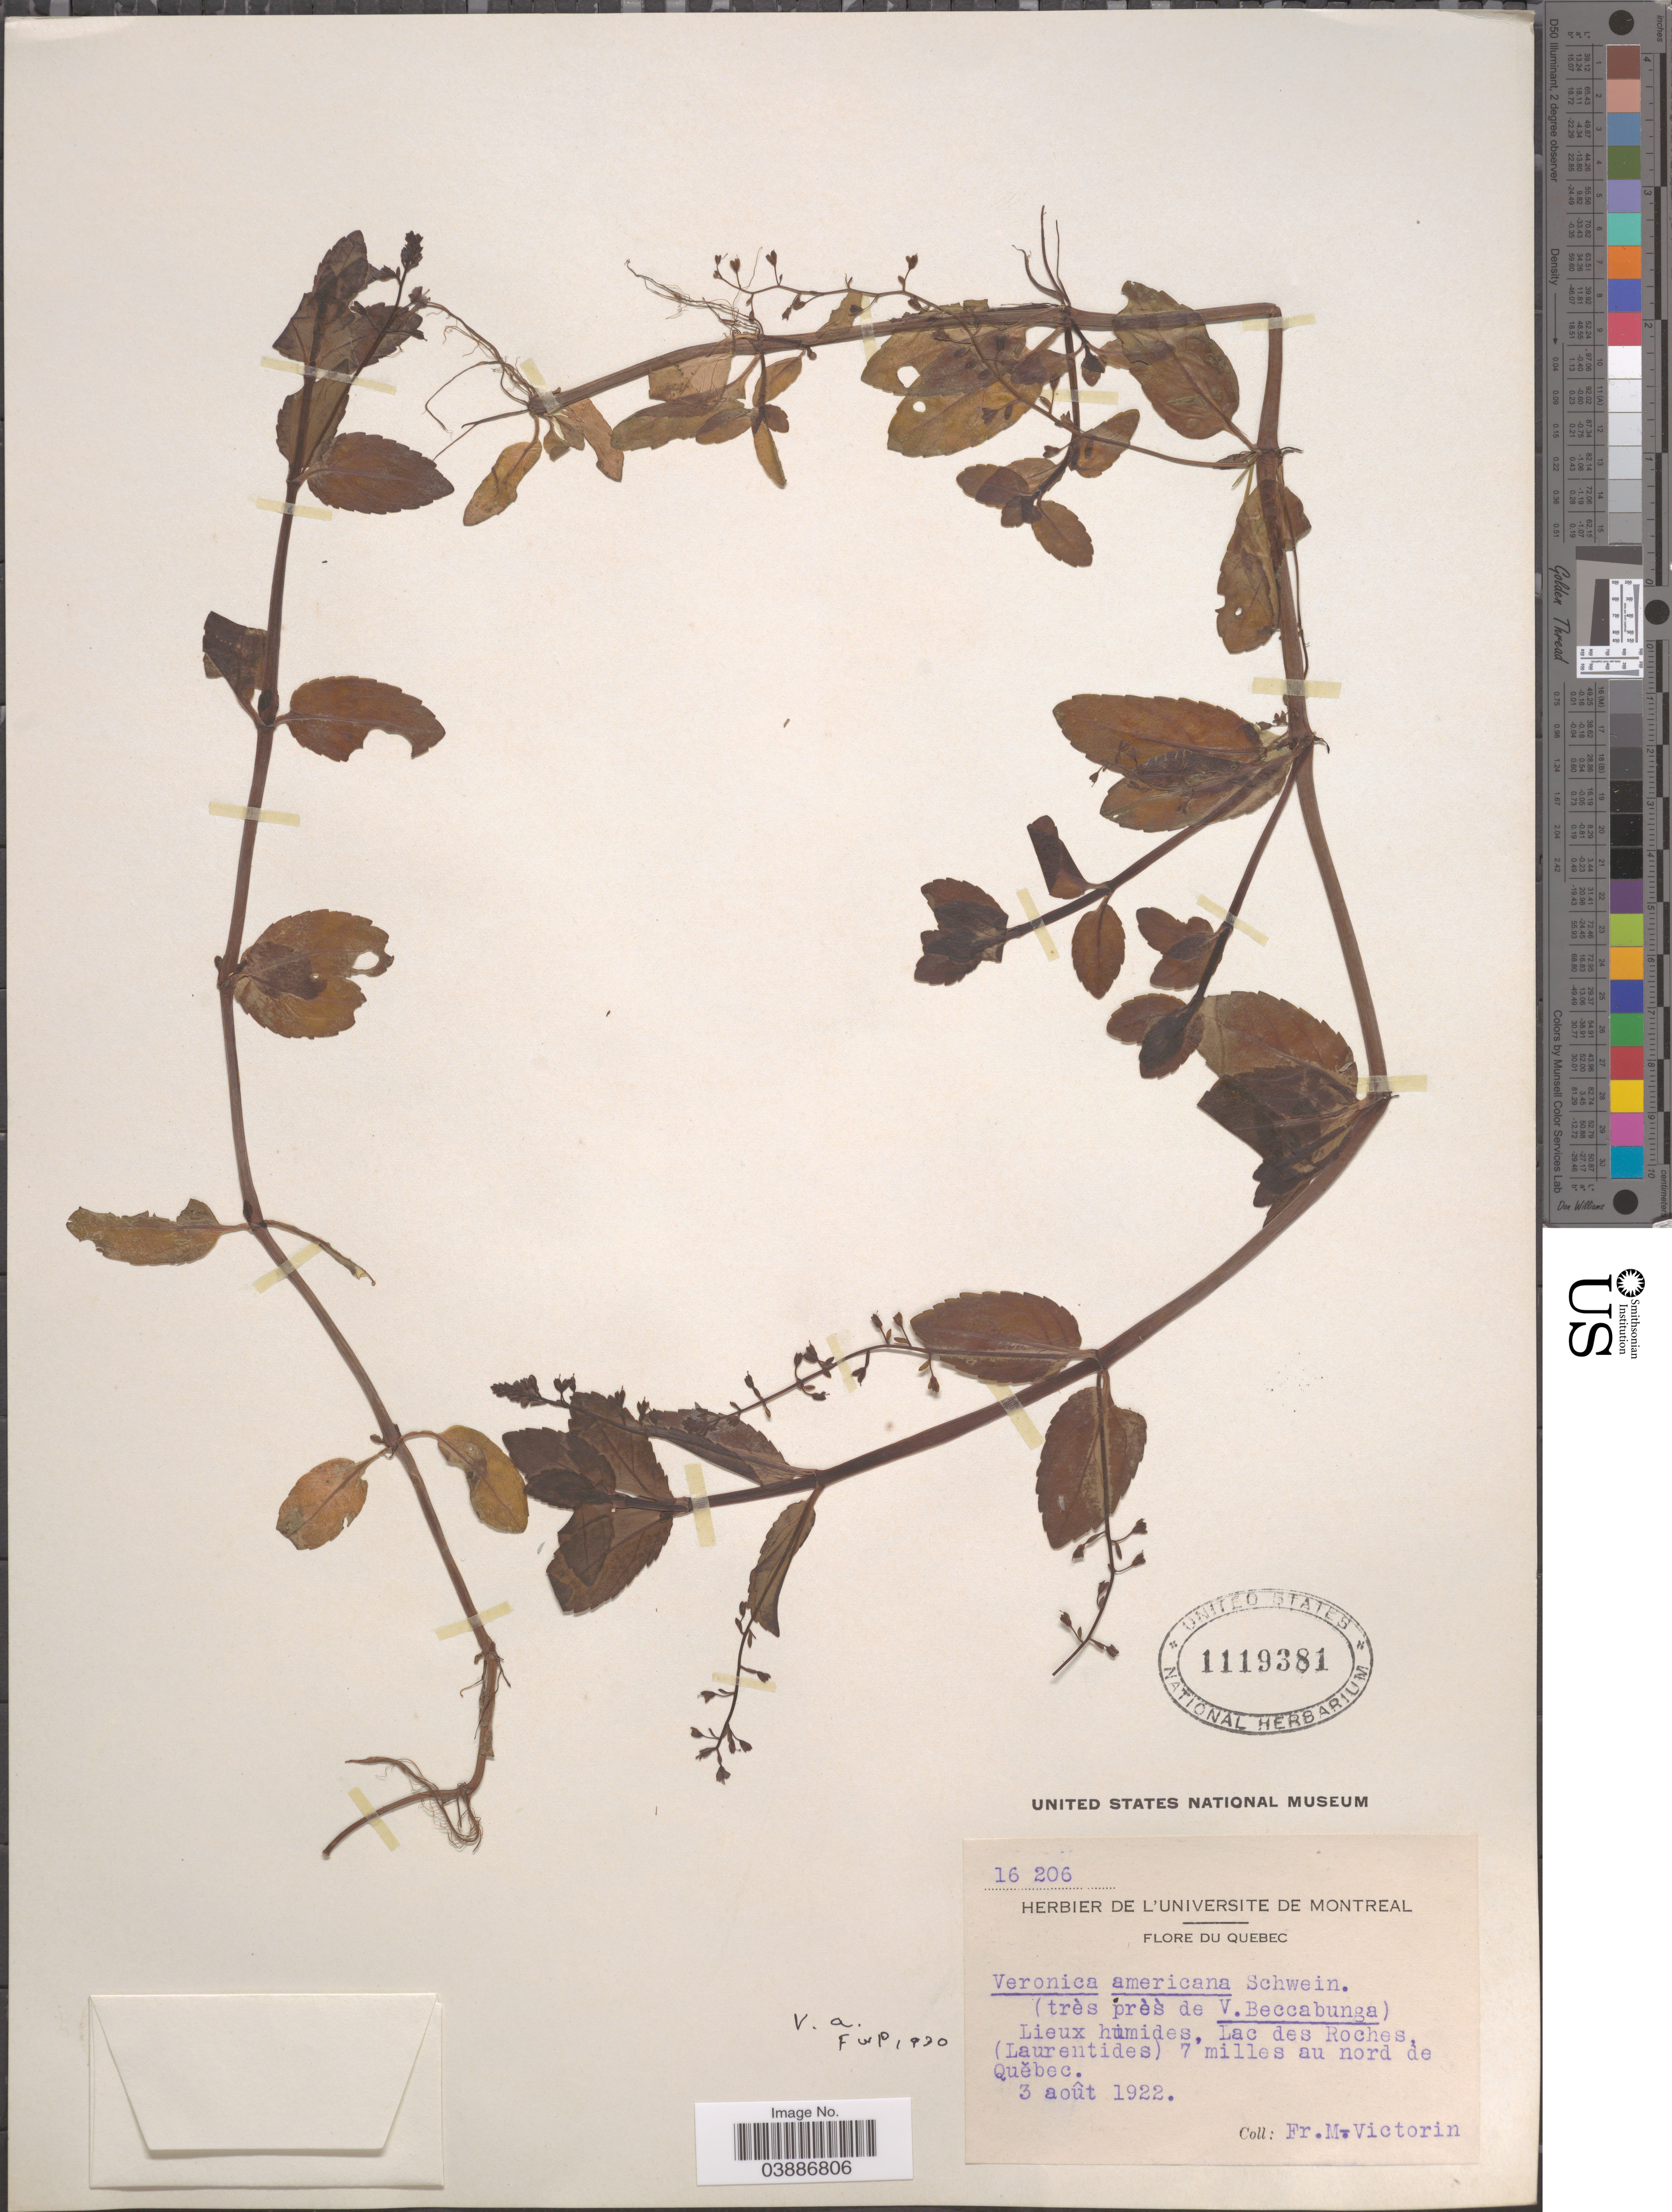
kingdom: Plantae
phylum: Tracheophyta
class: Magnoliopsida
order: Lamiales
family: Plantaginaceae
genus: Veronica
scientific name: Veronica americana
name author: Schwein. ex Benth.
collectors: F. Marie-Victorin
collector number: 16206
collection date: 1922-08-03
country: Canada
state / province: Quebec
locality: Lac des Roches, (Laurentides) 7 milles au nord de Quěbec.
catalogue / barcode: US 1119381